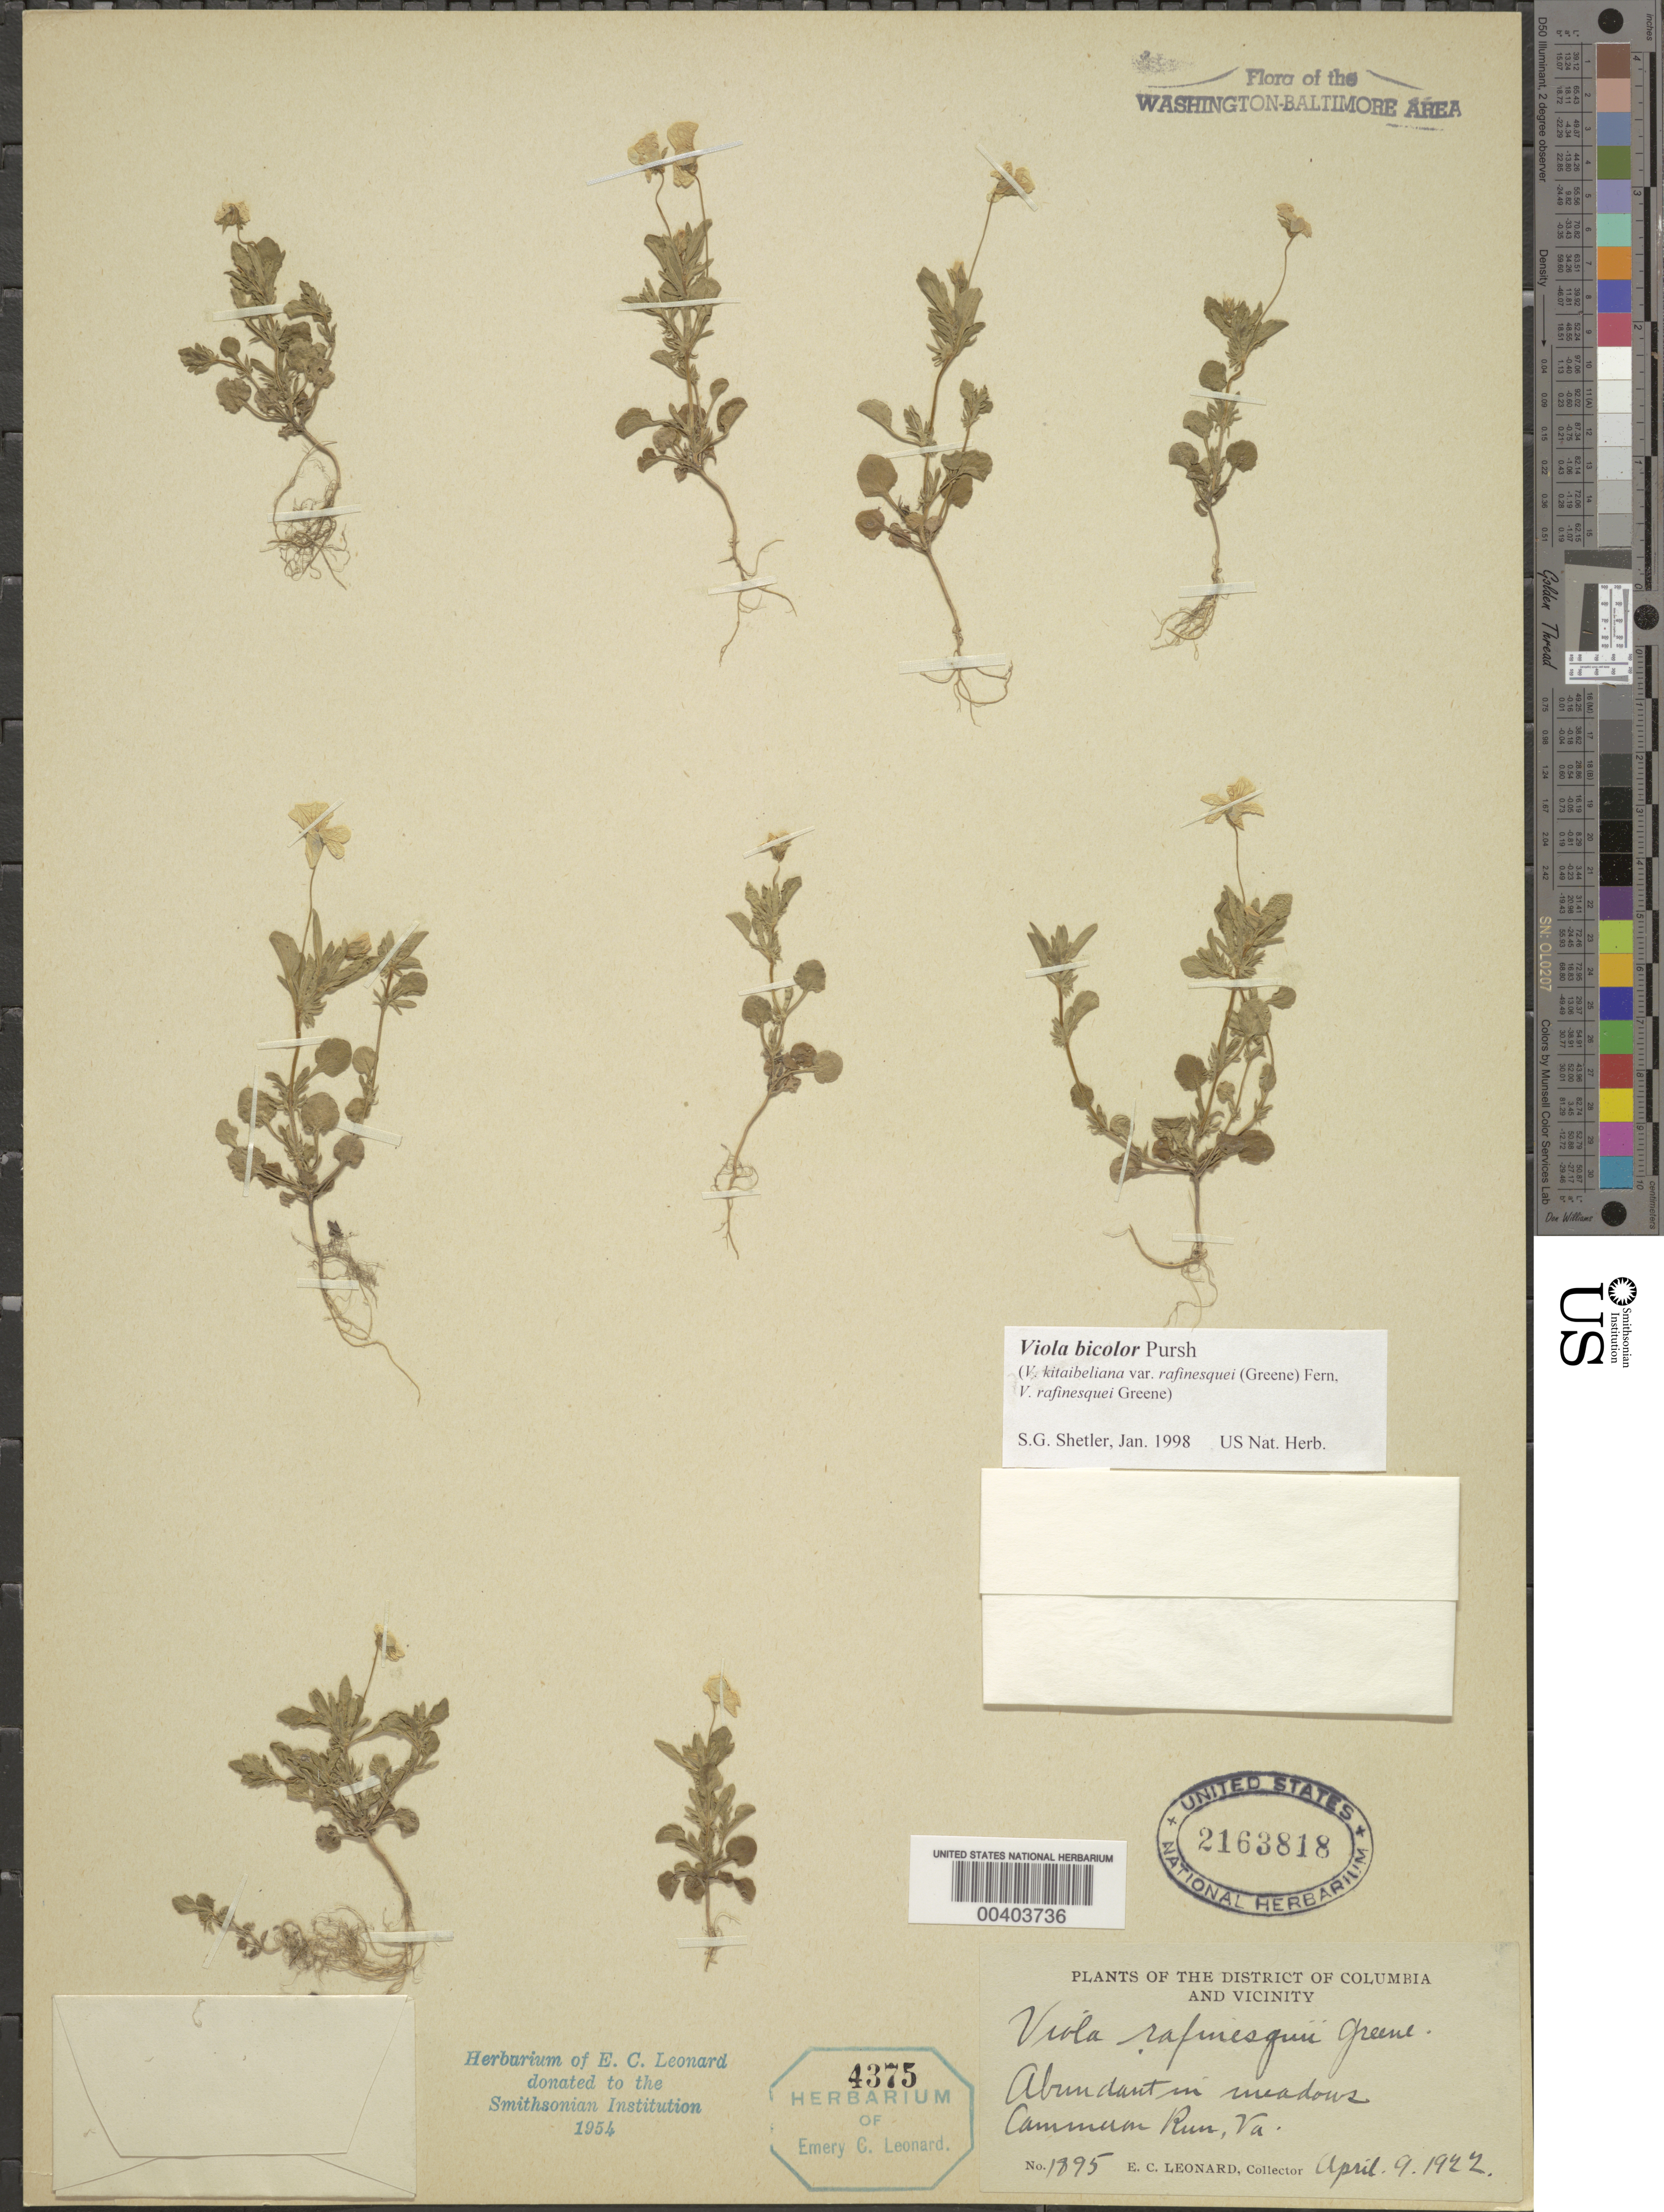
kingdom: Plantae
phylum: Tracheophyta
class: Magnoliopsida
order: Malpighiales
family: Violaceae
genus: Viola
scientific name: Viola bicolor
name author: Pursh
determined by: Shetler, Stanwyn G., (US), NMNH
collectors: E. C. Leonard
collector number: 1895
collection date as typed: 09 Apr 1922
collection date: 1922-04-09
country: United States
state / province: Virginia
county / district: Fairfax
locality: Cammeron Run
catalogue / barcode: US 2163818